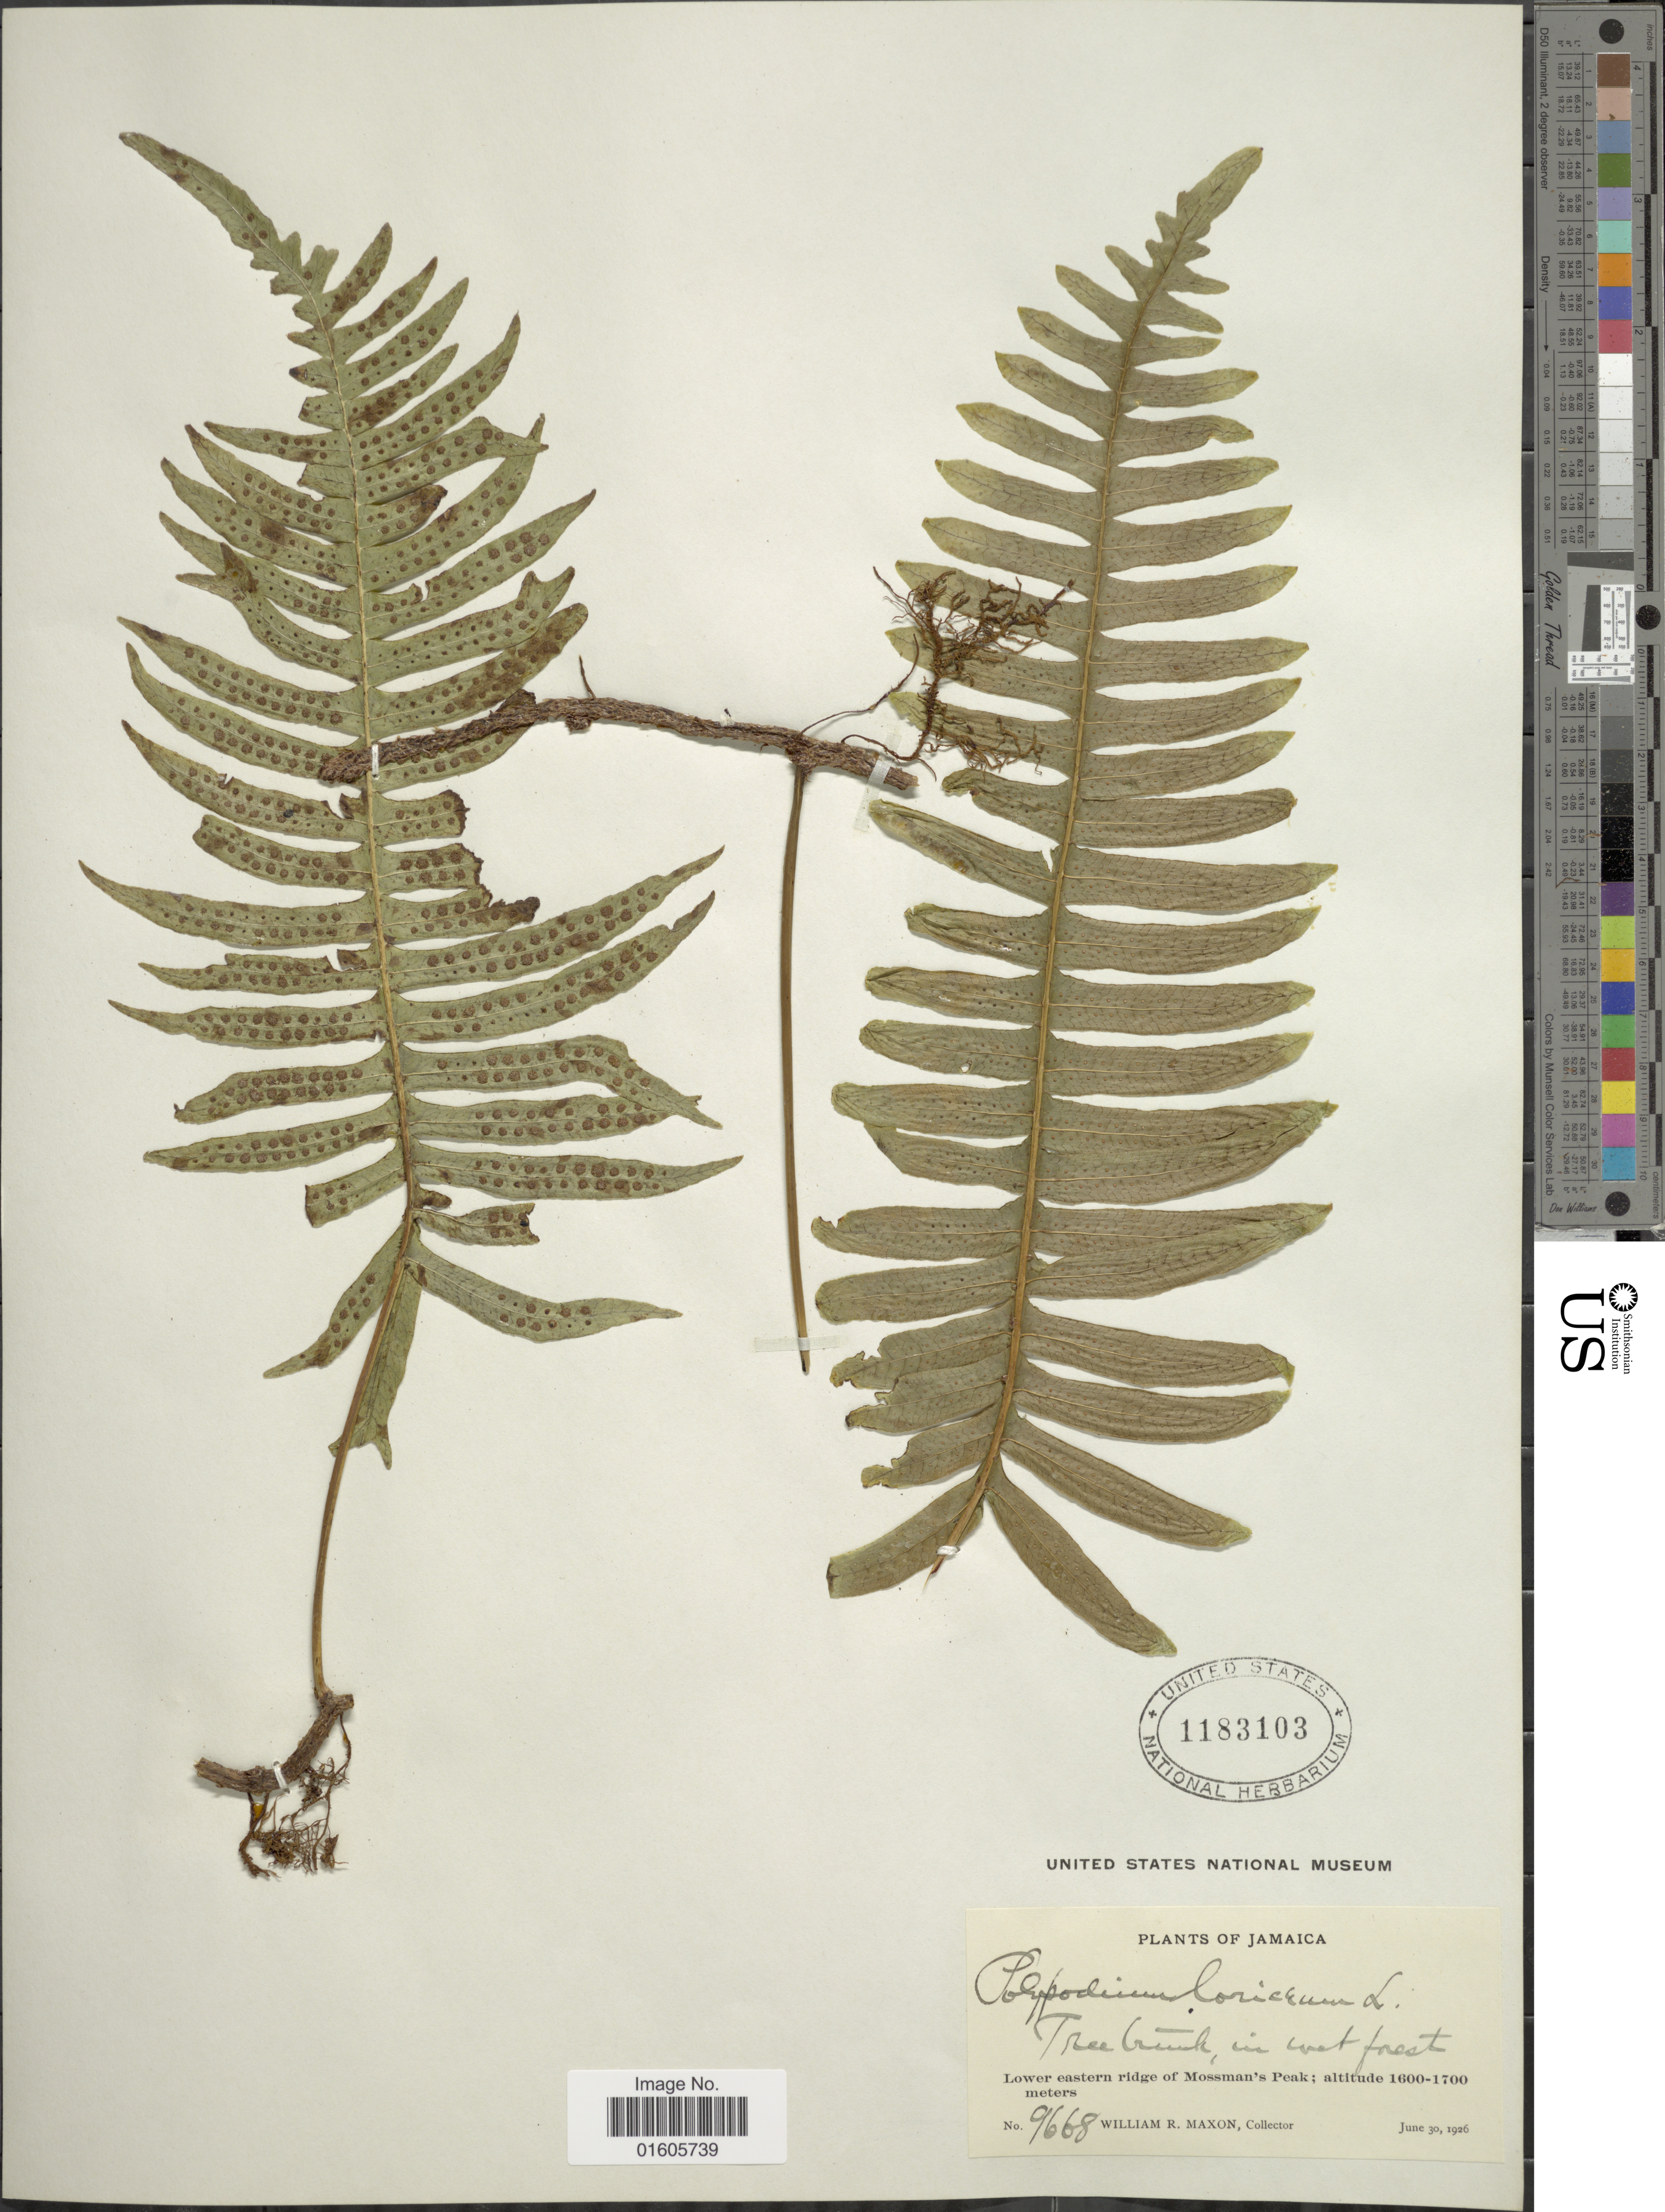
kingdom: Plantae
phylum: Tracheophyta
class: Polypodiopsida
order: Polypodiales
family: Polypodiaceae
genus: Serpocaulon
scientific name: Serpocaulon loriceum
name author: (L.) A.R. Sm.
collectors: W. R. Maxon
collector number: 9668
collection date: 1926-06-30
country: Jamaica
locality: Lower eastern ridge of Mossman's Peak.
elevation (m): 1600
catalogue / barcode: US 1183103